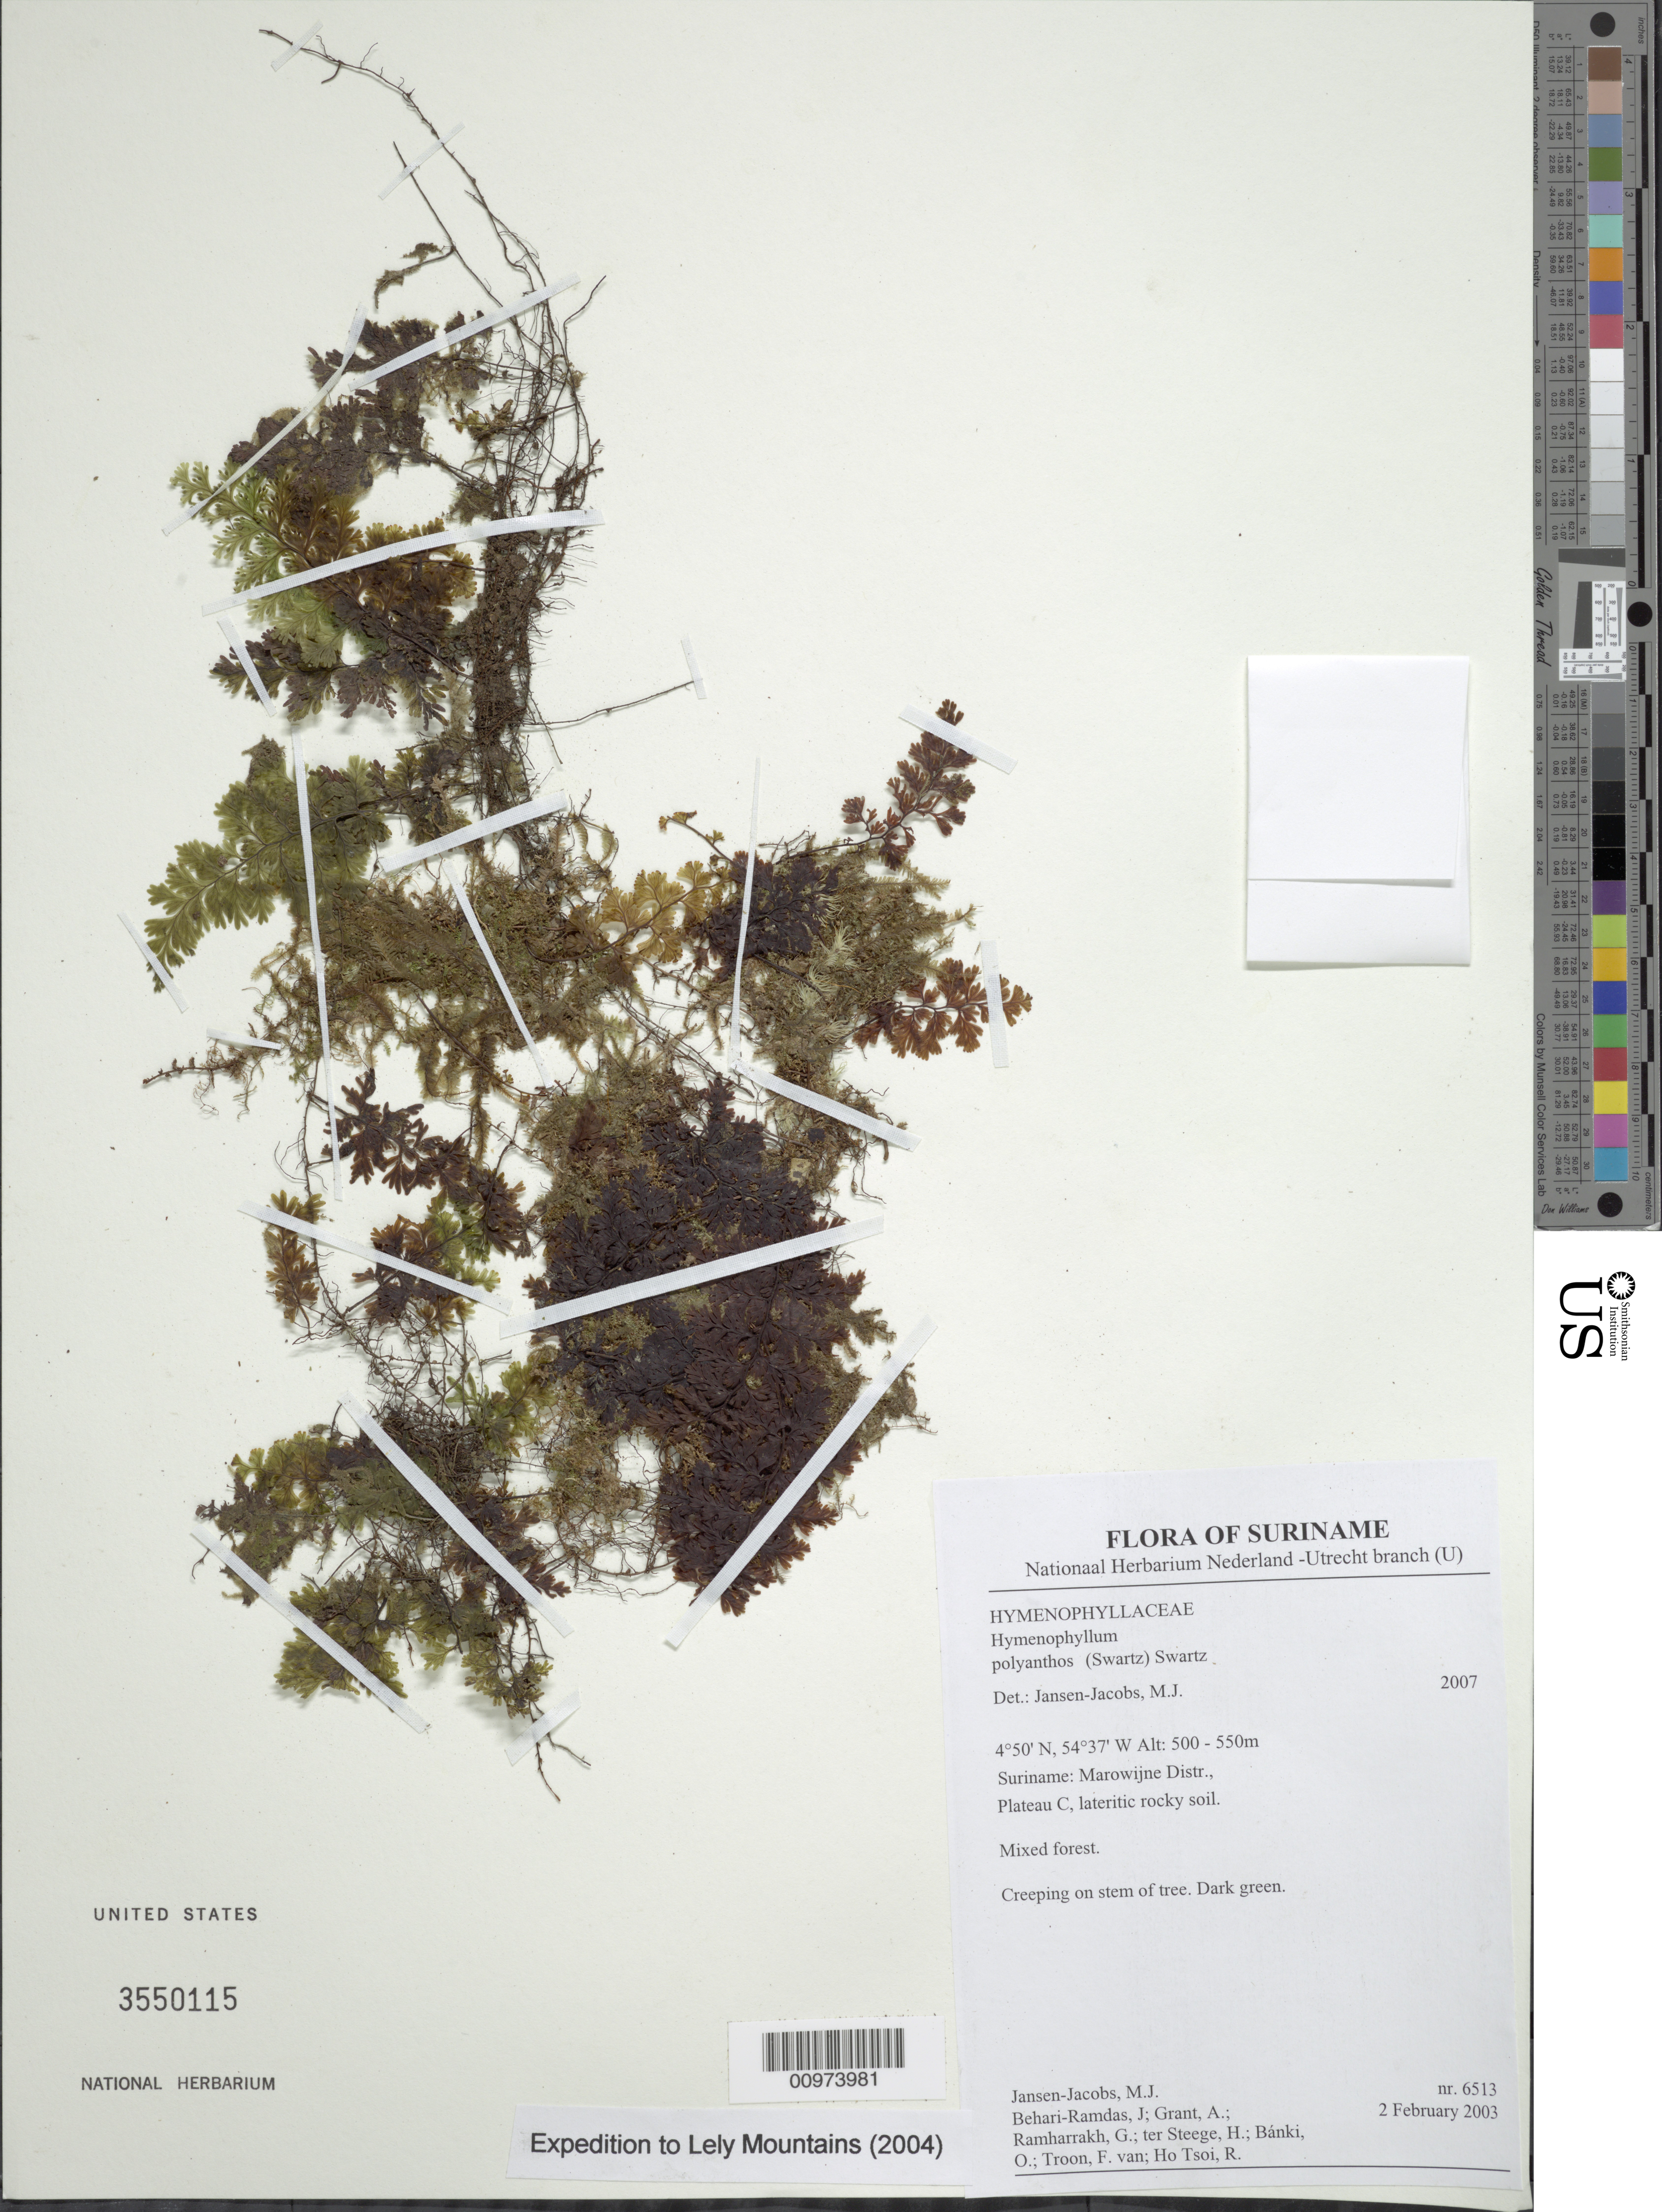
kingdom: Plantae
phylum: Tracheophyta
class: Polypodiopsida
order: Hymenophyllales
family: Hymenophyllaceae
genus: Hymenophyllum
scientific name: Hymenophyllum polyanthos var. polyanthos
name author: (Sw.) Sw.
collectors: M. J. Jansen-Jacobs, J. Behari-Ramdas, A. Grant, G. Ramharrakh, H. ter Steege, O. Bánki, F. Van Troon & R. Ho Tsoi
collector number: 6513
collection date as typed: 2-Feb-03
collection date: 2003-02-02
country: Suriname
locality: Morowijne Dist; Nassau Mts, Plateau C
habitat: Lateritic rocky soil; mixed forest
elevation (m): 500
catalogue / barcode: US 3550115